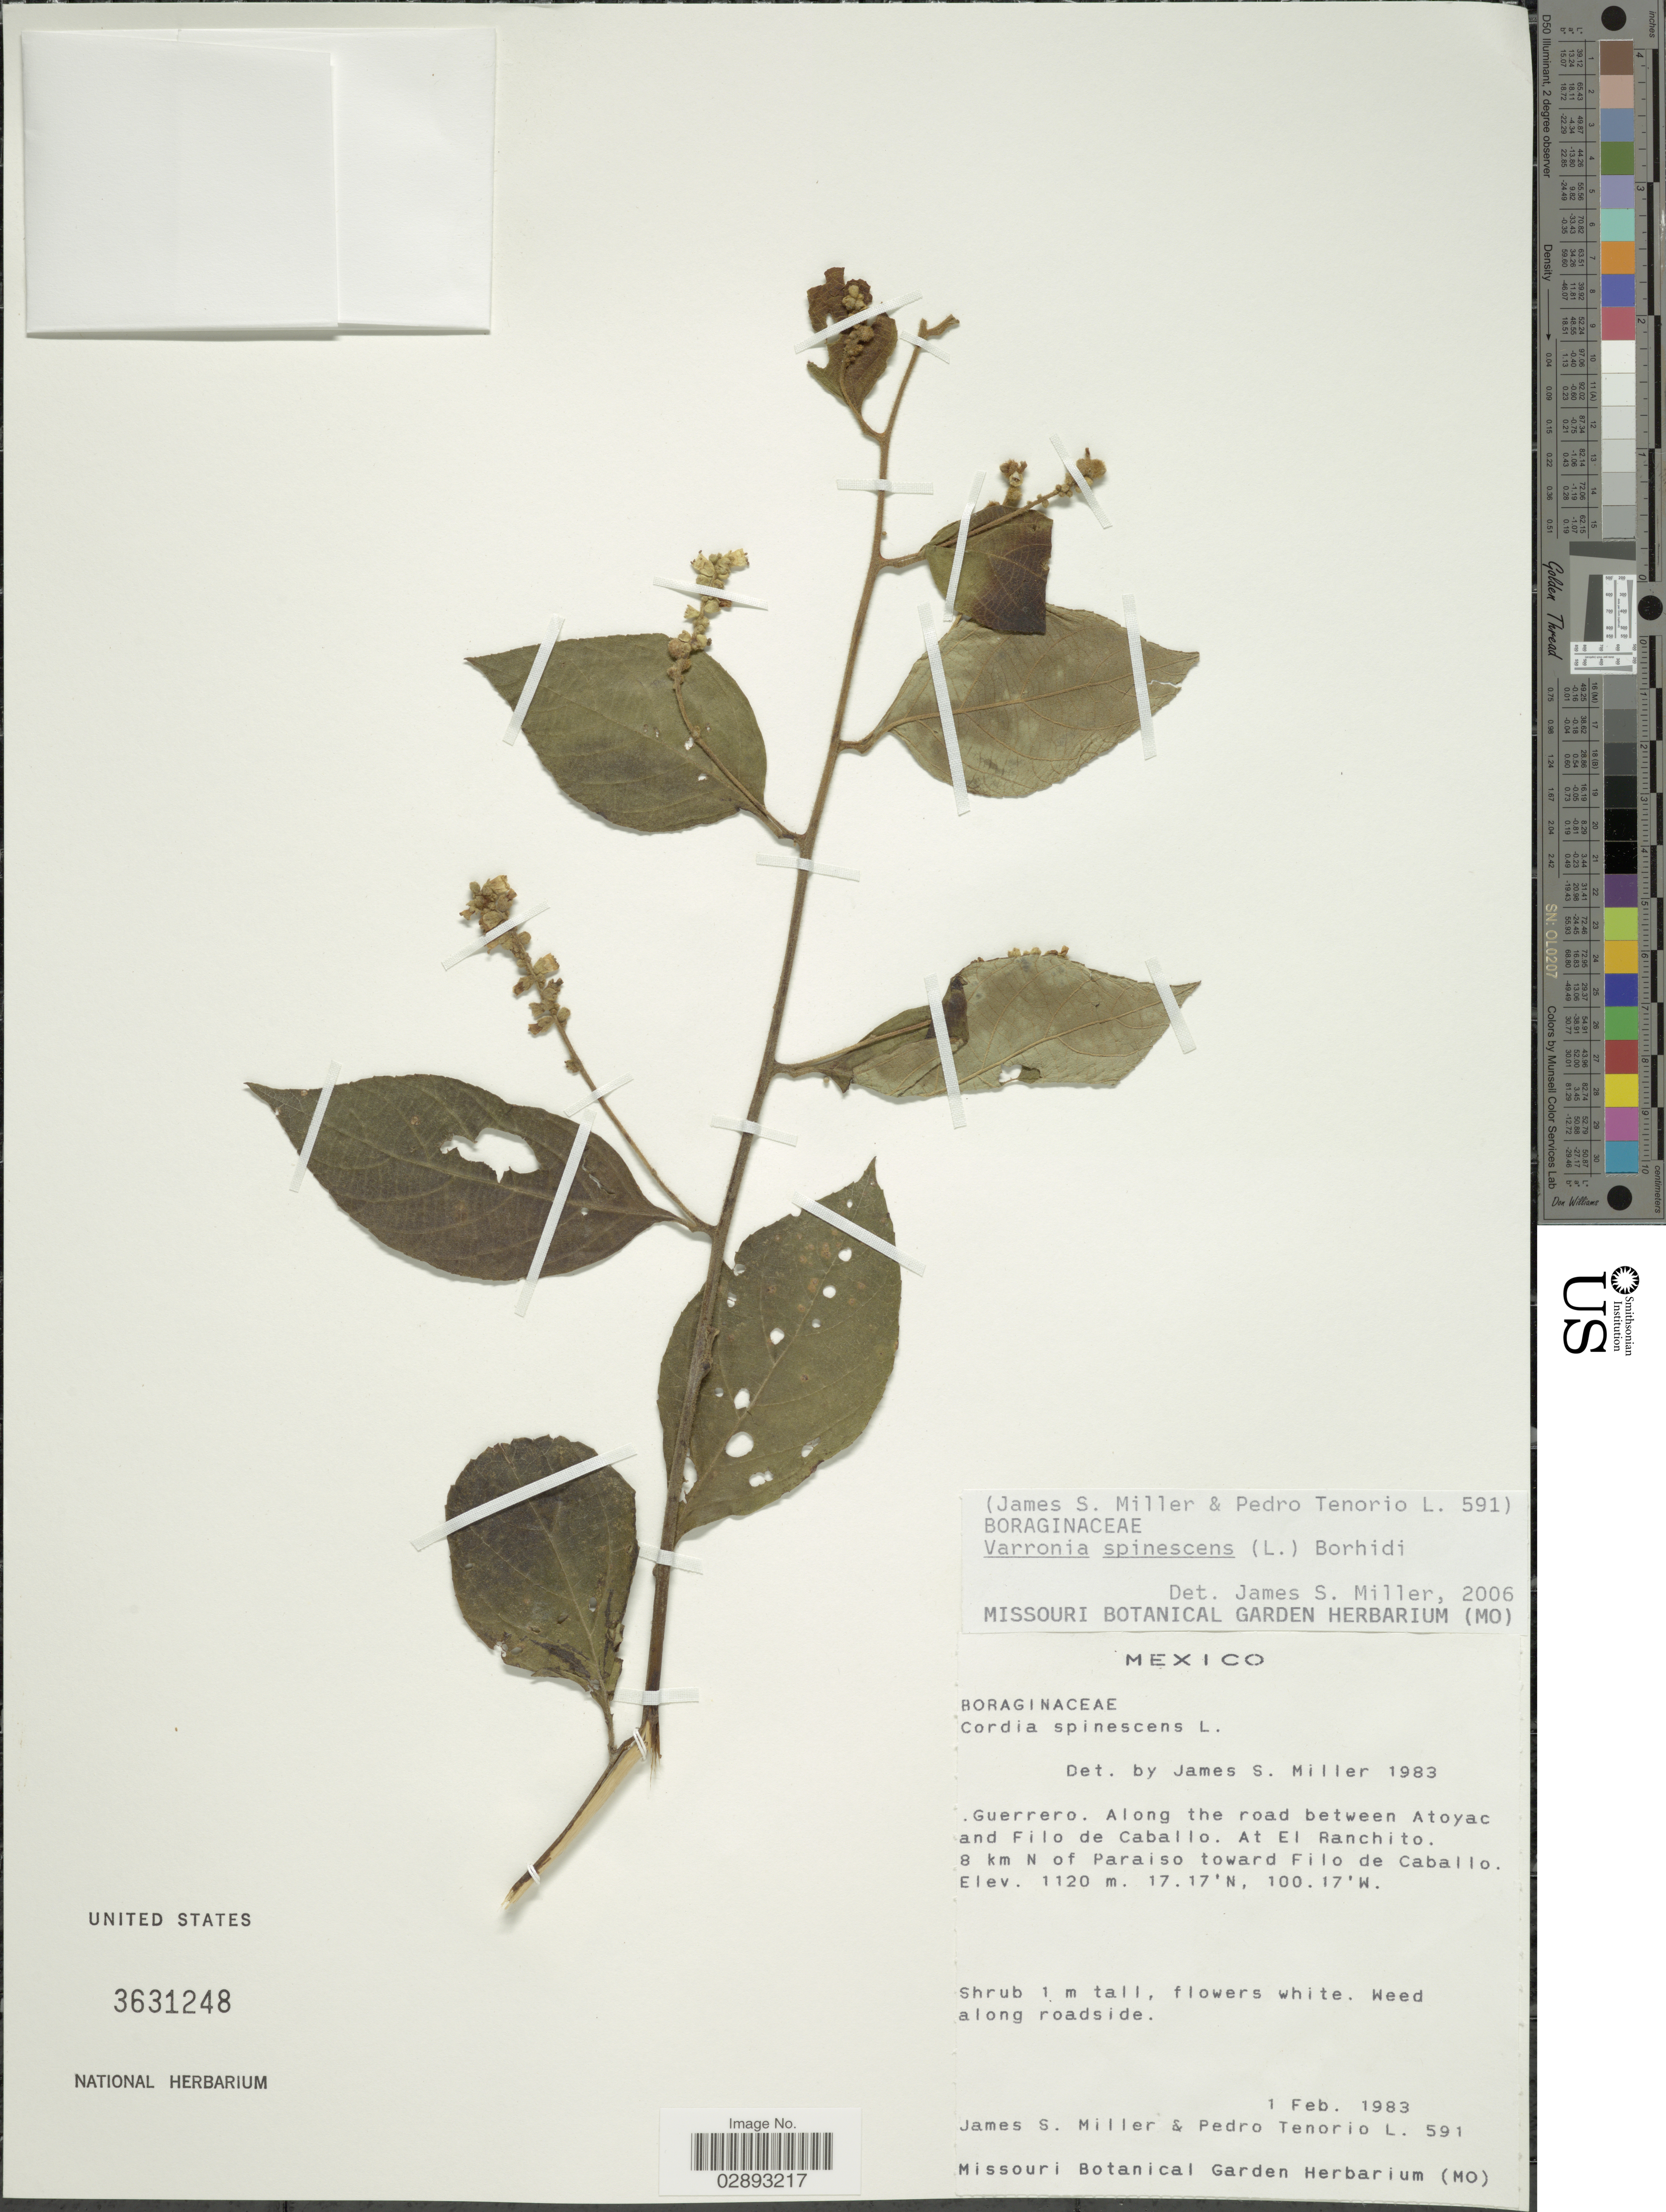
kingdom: Plantae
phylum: Tracheophyta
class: Magnoliopsida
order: Boraginales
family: Cordiaceae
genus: Varronia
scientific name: Varronia spinescens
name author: (L.) Borhidi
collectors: J. S. Miller & P. Tenorio L.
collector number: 591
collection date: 1983-02-01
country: Mexico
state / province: Guerrero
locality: Along the road between Atoyac and Filo de Caballo. At El Ranchito. 8 km N of Paraiso toward Filo de Caballo.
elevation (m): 1120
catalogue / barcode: US 3631248